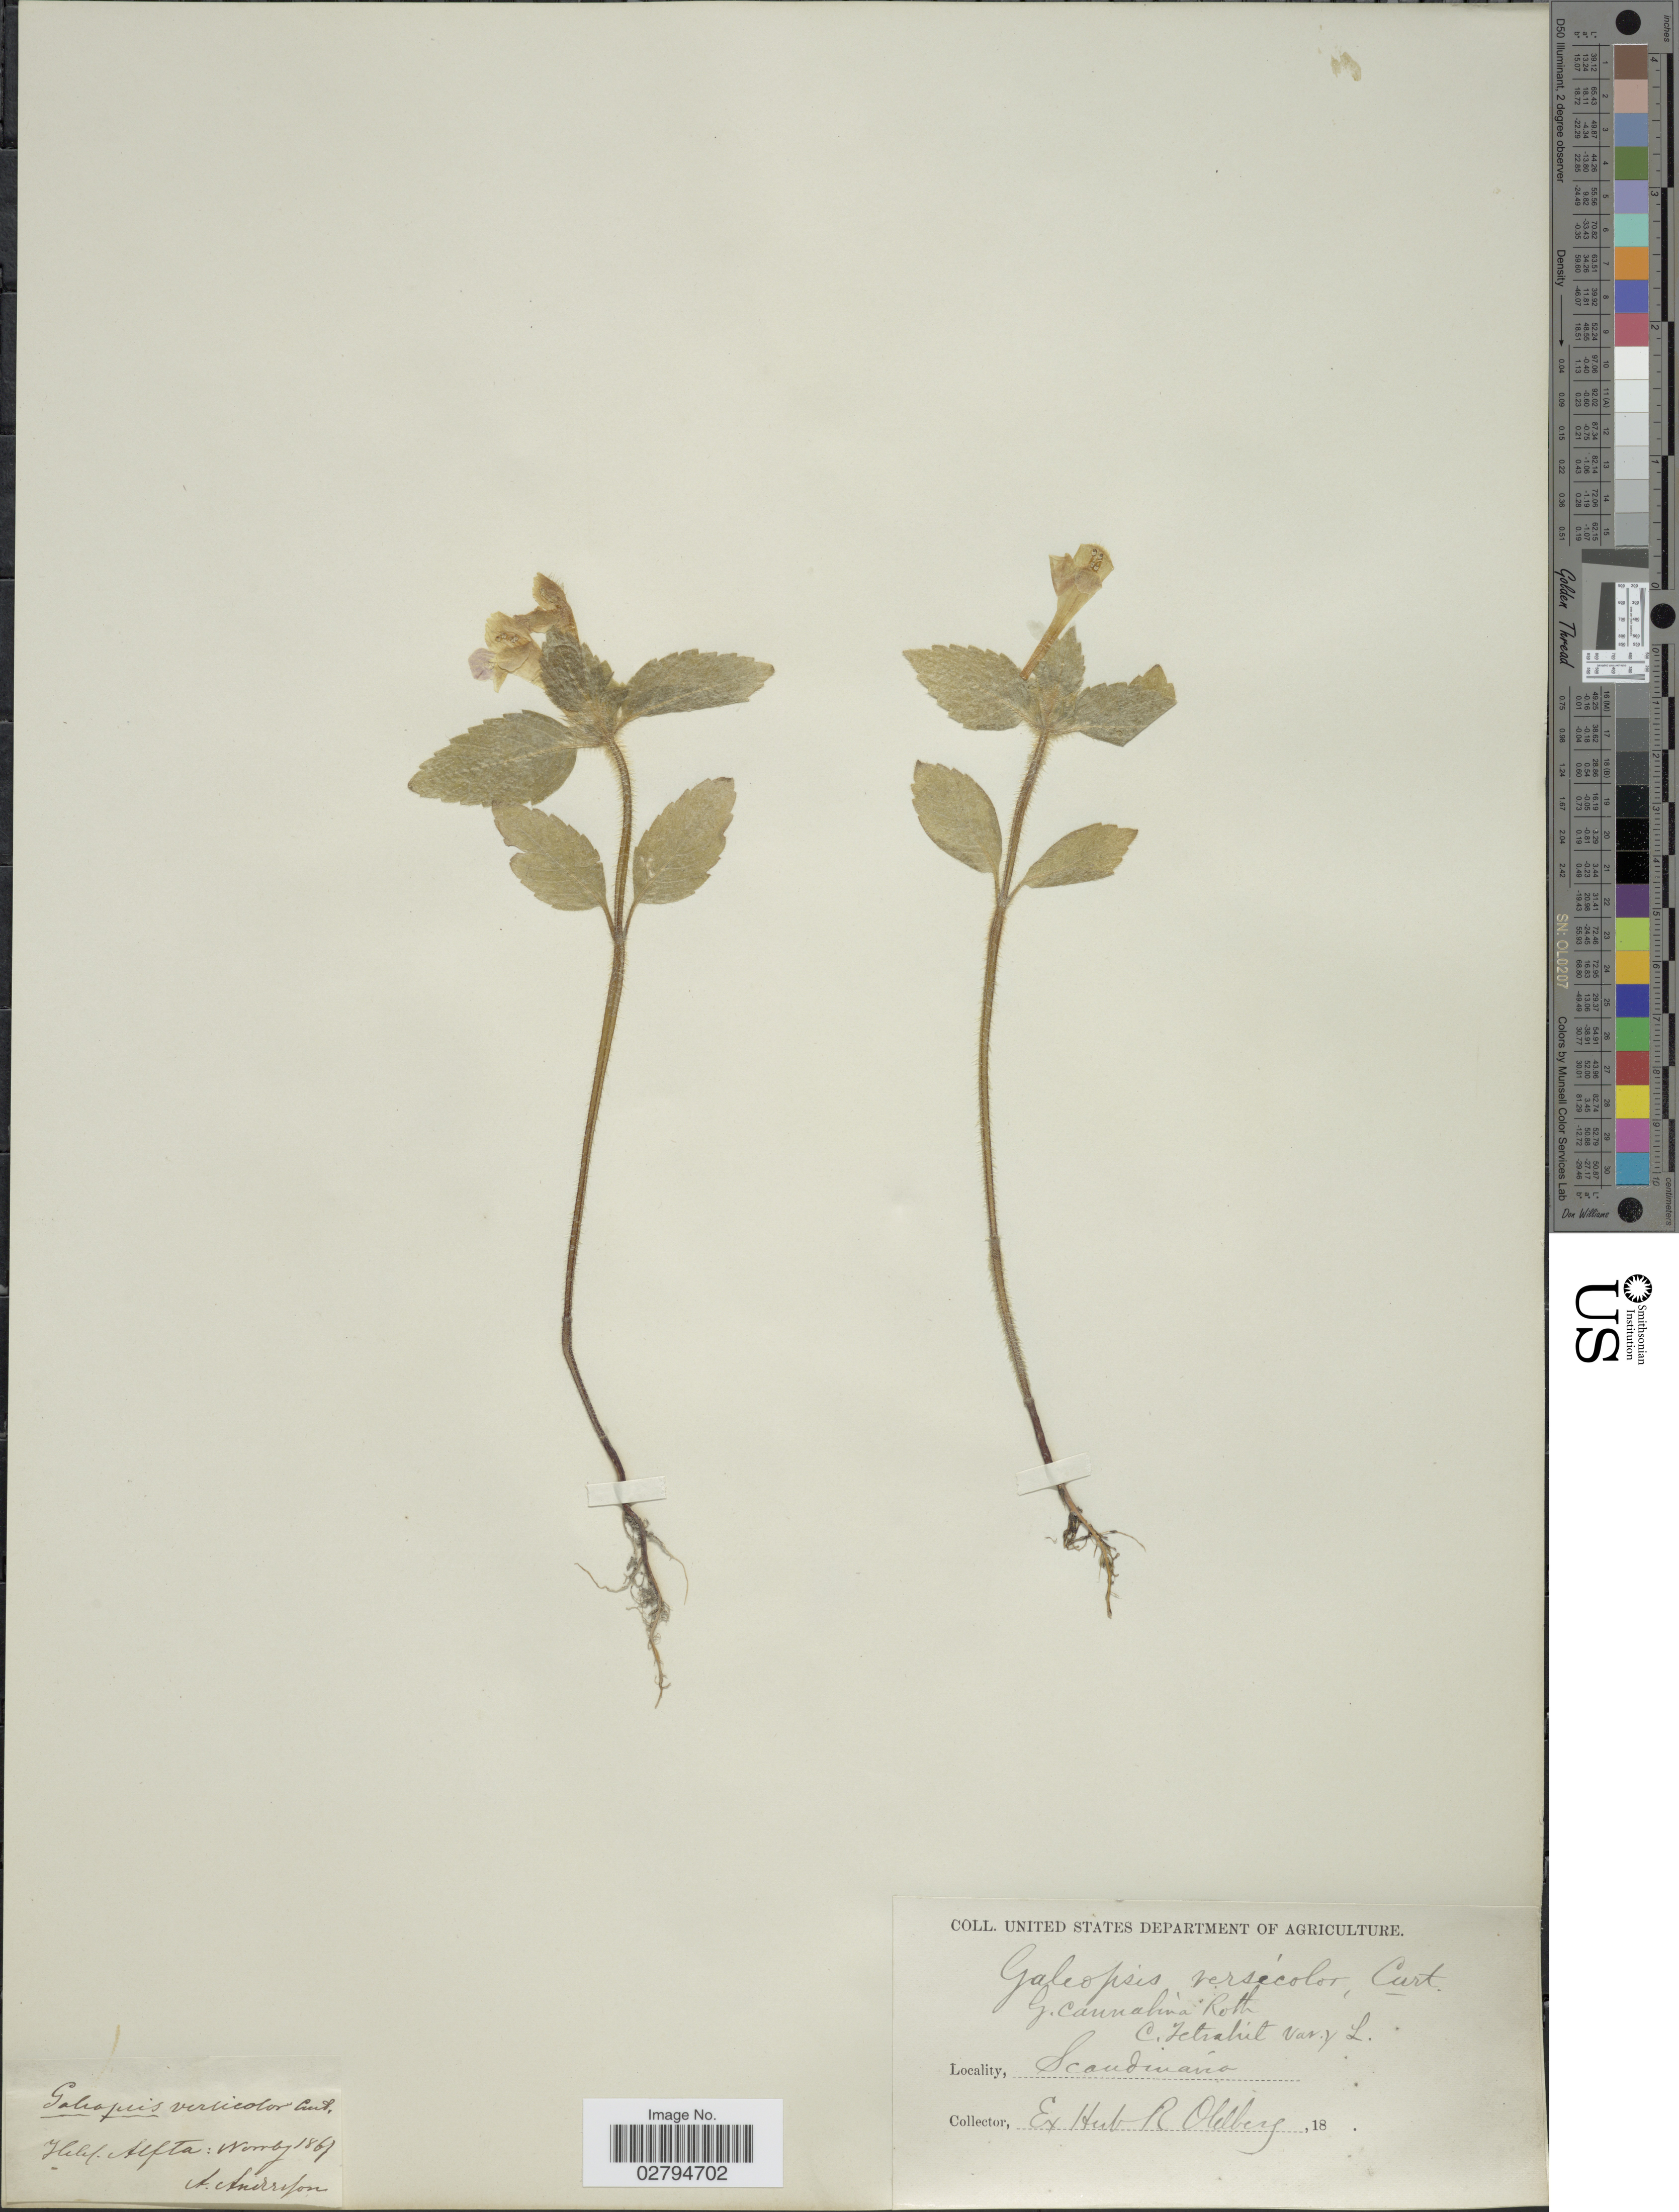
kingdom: Plantae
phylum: Tracheophyta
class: Magnoliopsida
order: Lamiales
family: Lamiaceae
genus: Galeopsis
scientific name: Galeopsis versicolor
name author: Curtis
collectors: A. Andersson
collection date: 1867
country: Sweden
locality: Scandinavia. Helv. Alsta: Norrby